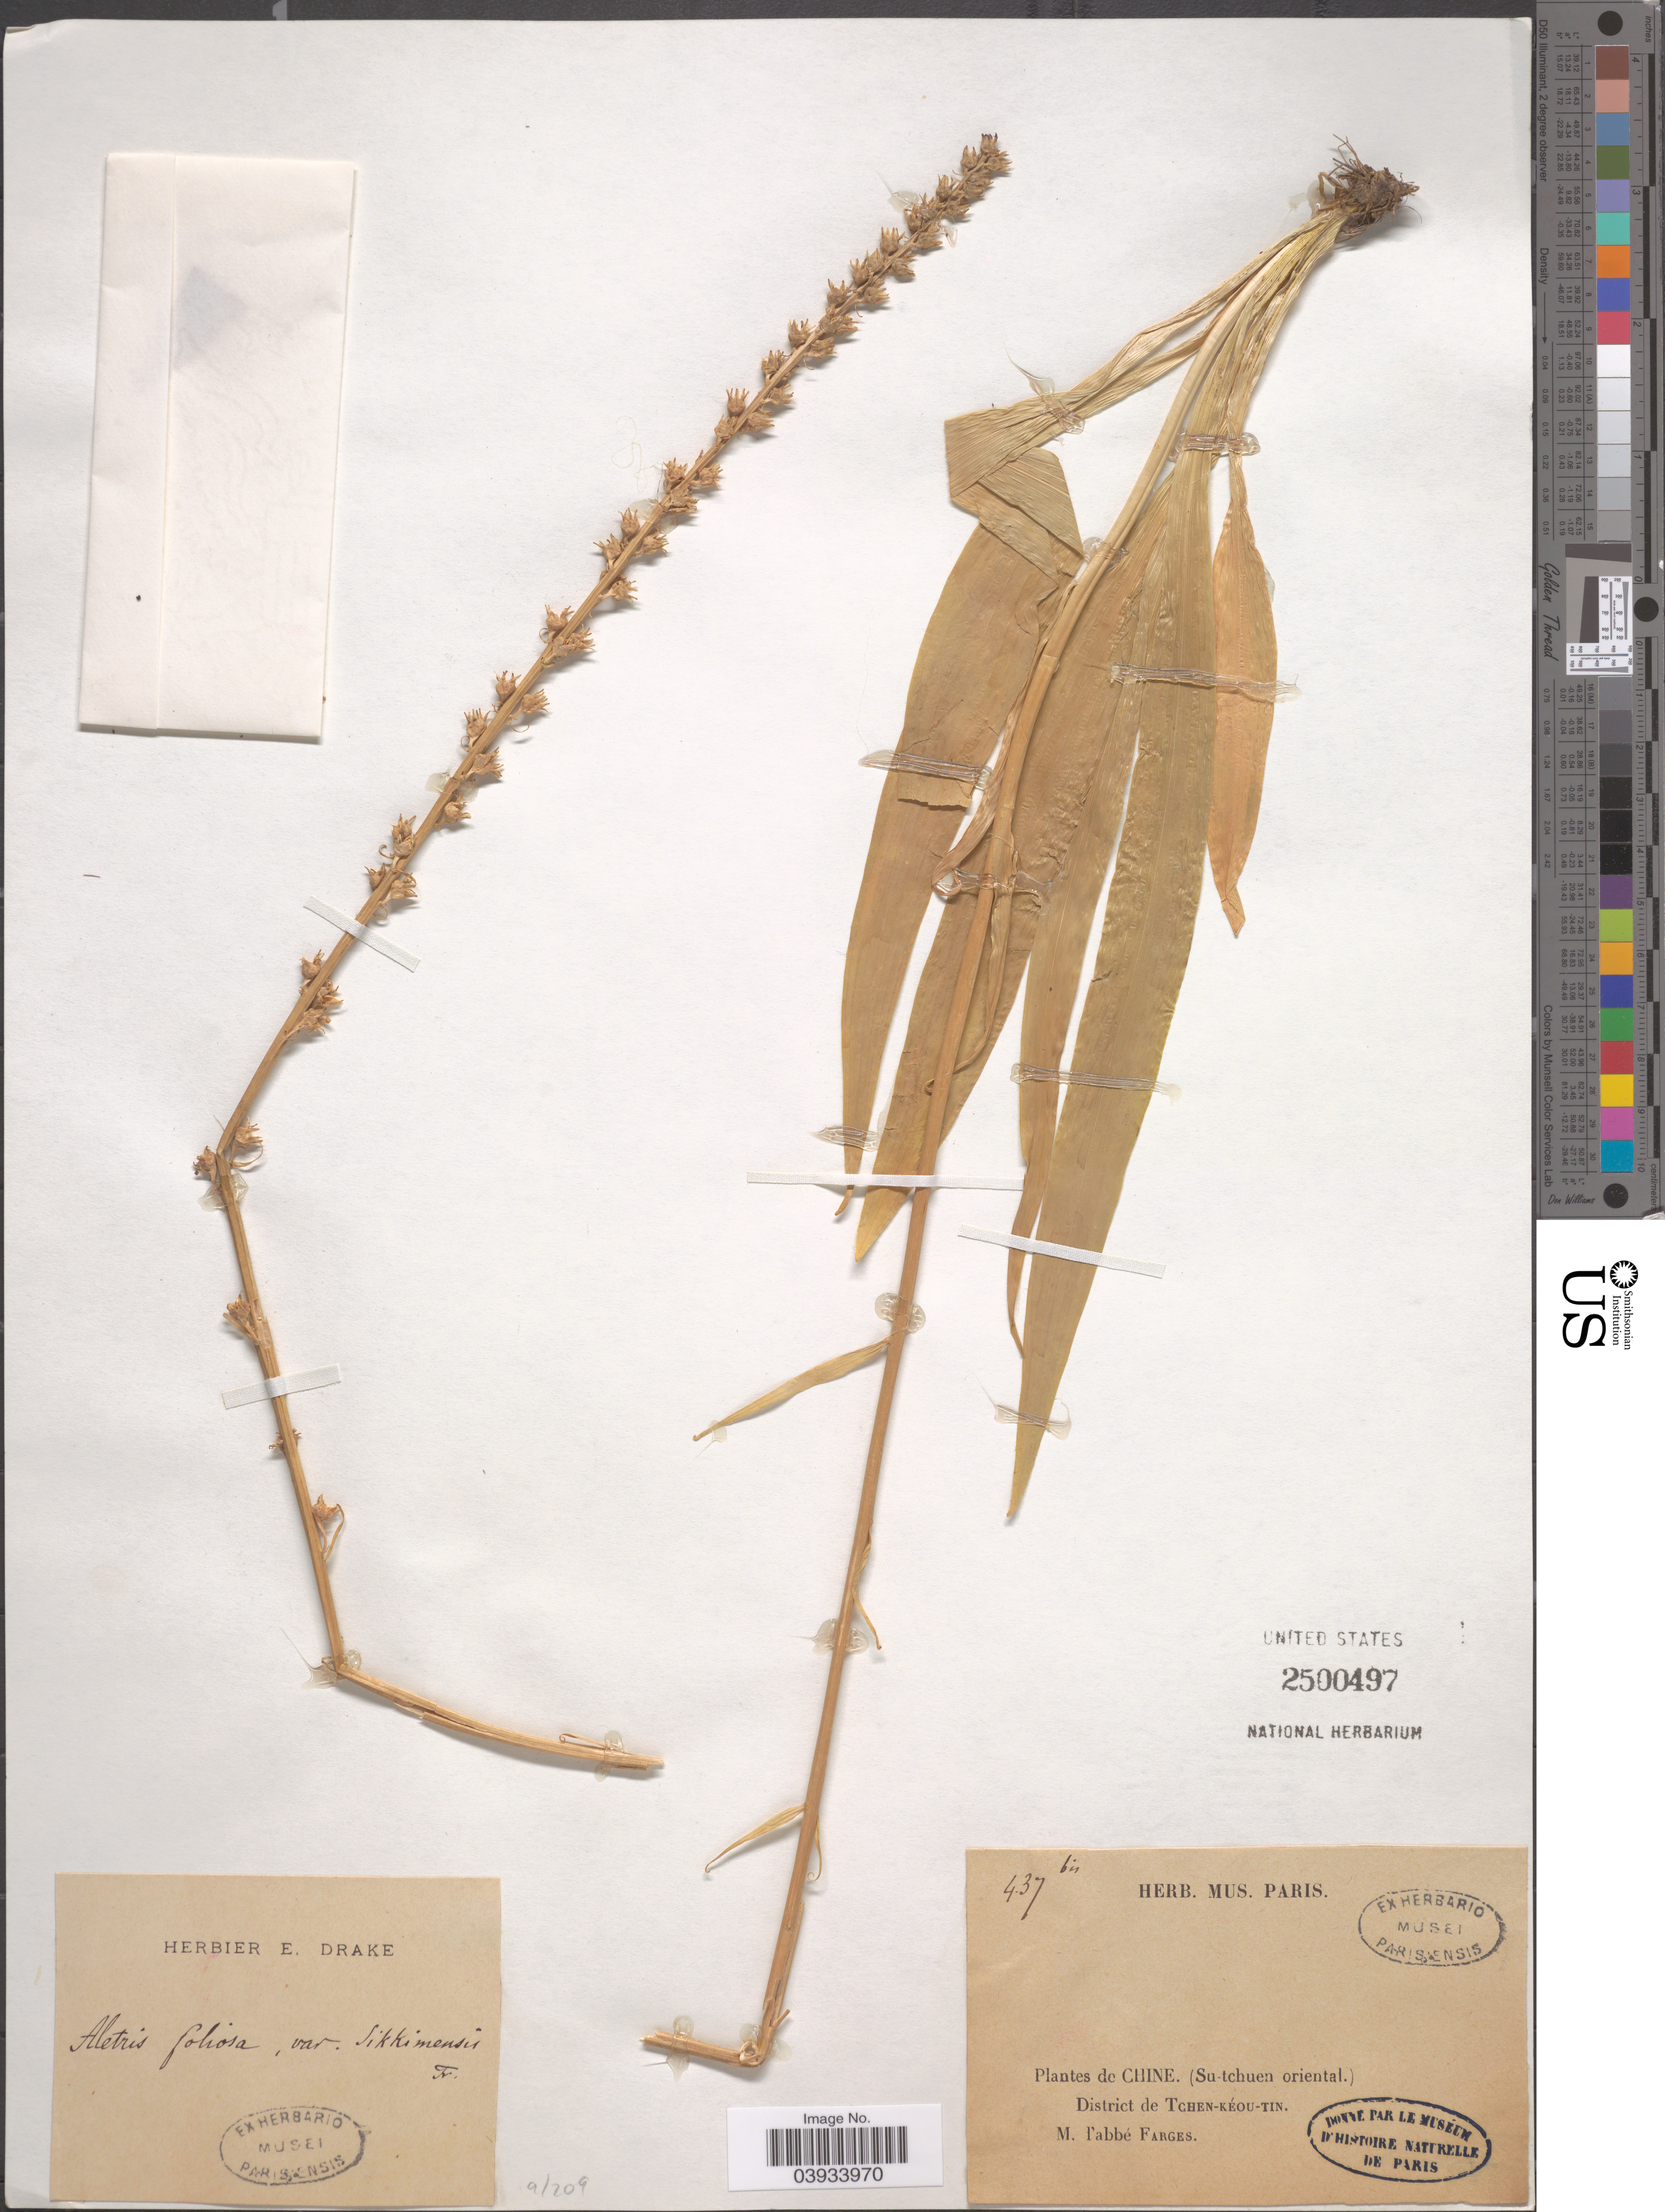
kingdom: Plantae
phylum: Tracheophyta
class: Liliopsida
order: Dioscoreales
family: Nartheciaceae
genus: Aletris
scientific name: Aletris foliosa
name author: (Maxim.) Bureau & Franch.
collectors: M. Farges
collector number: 437bis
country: China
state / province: Sichuan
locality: (Su-tchuen oriental). District de Tchen-Kéou-Tin.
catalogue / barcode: US 2500497